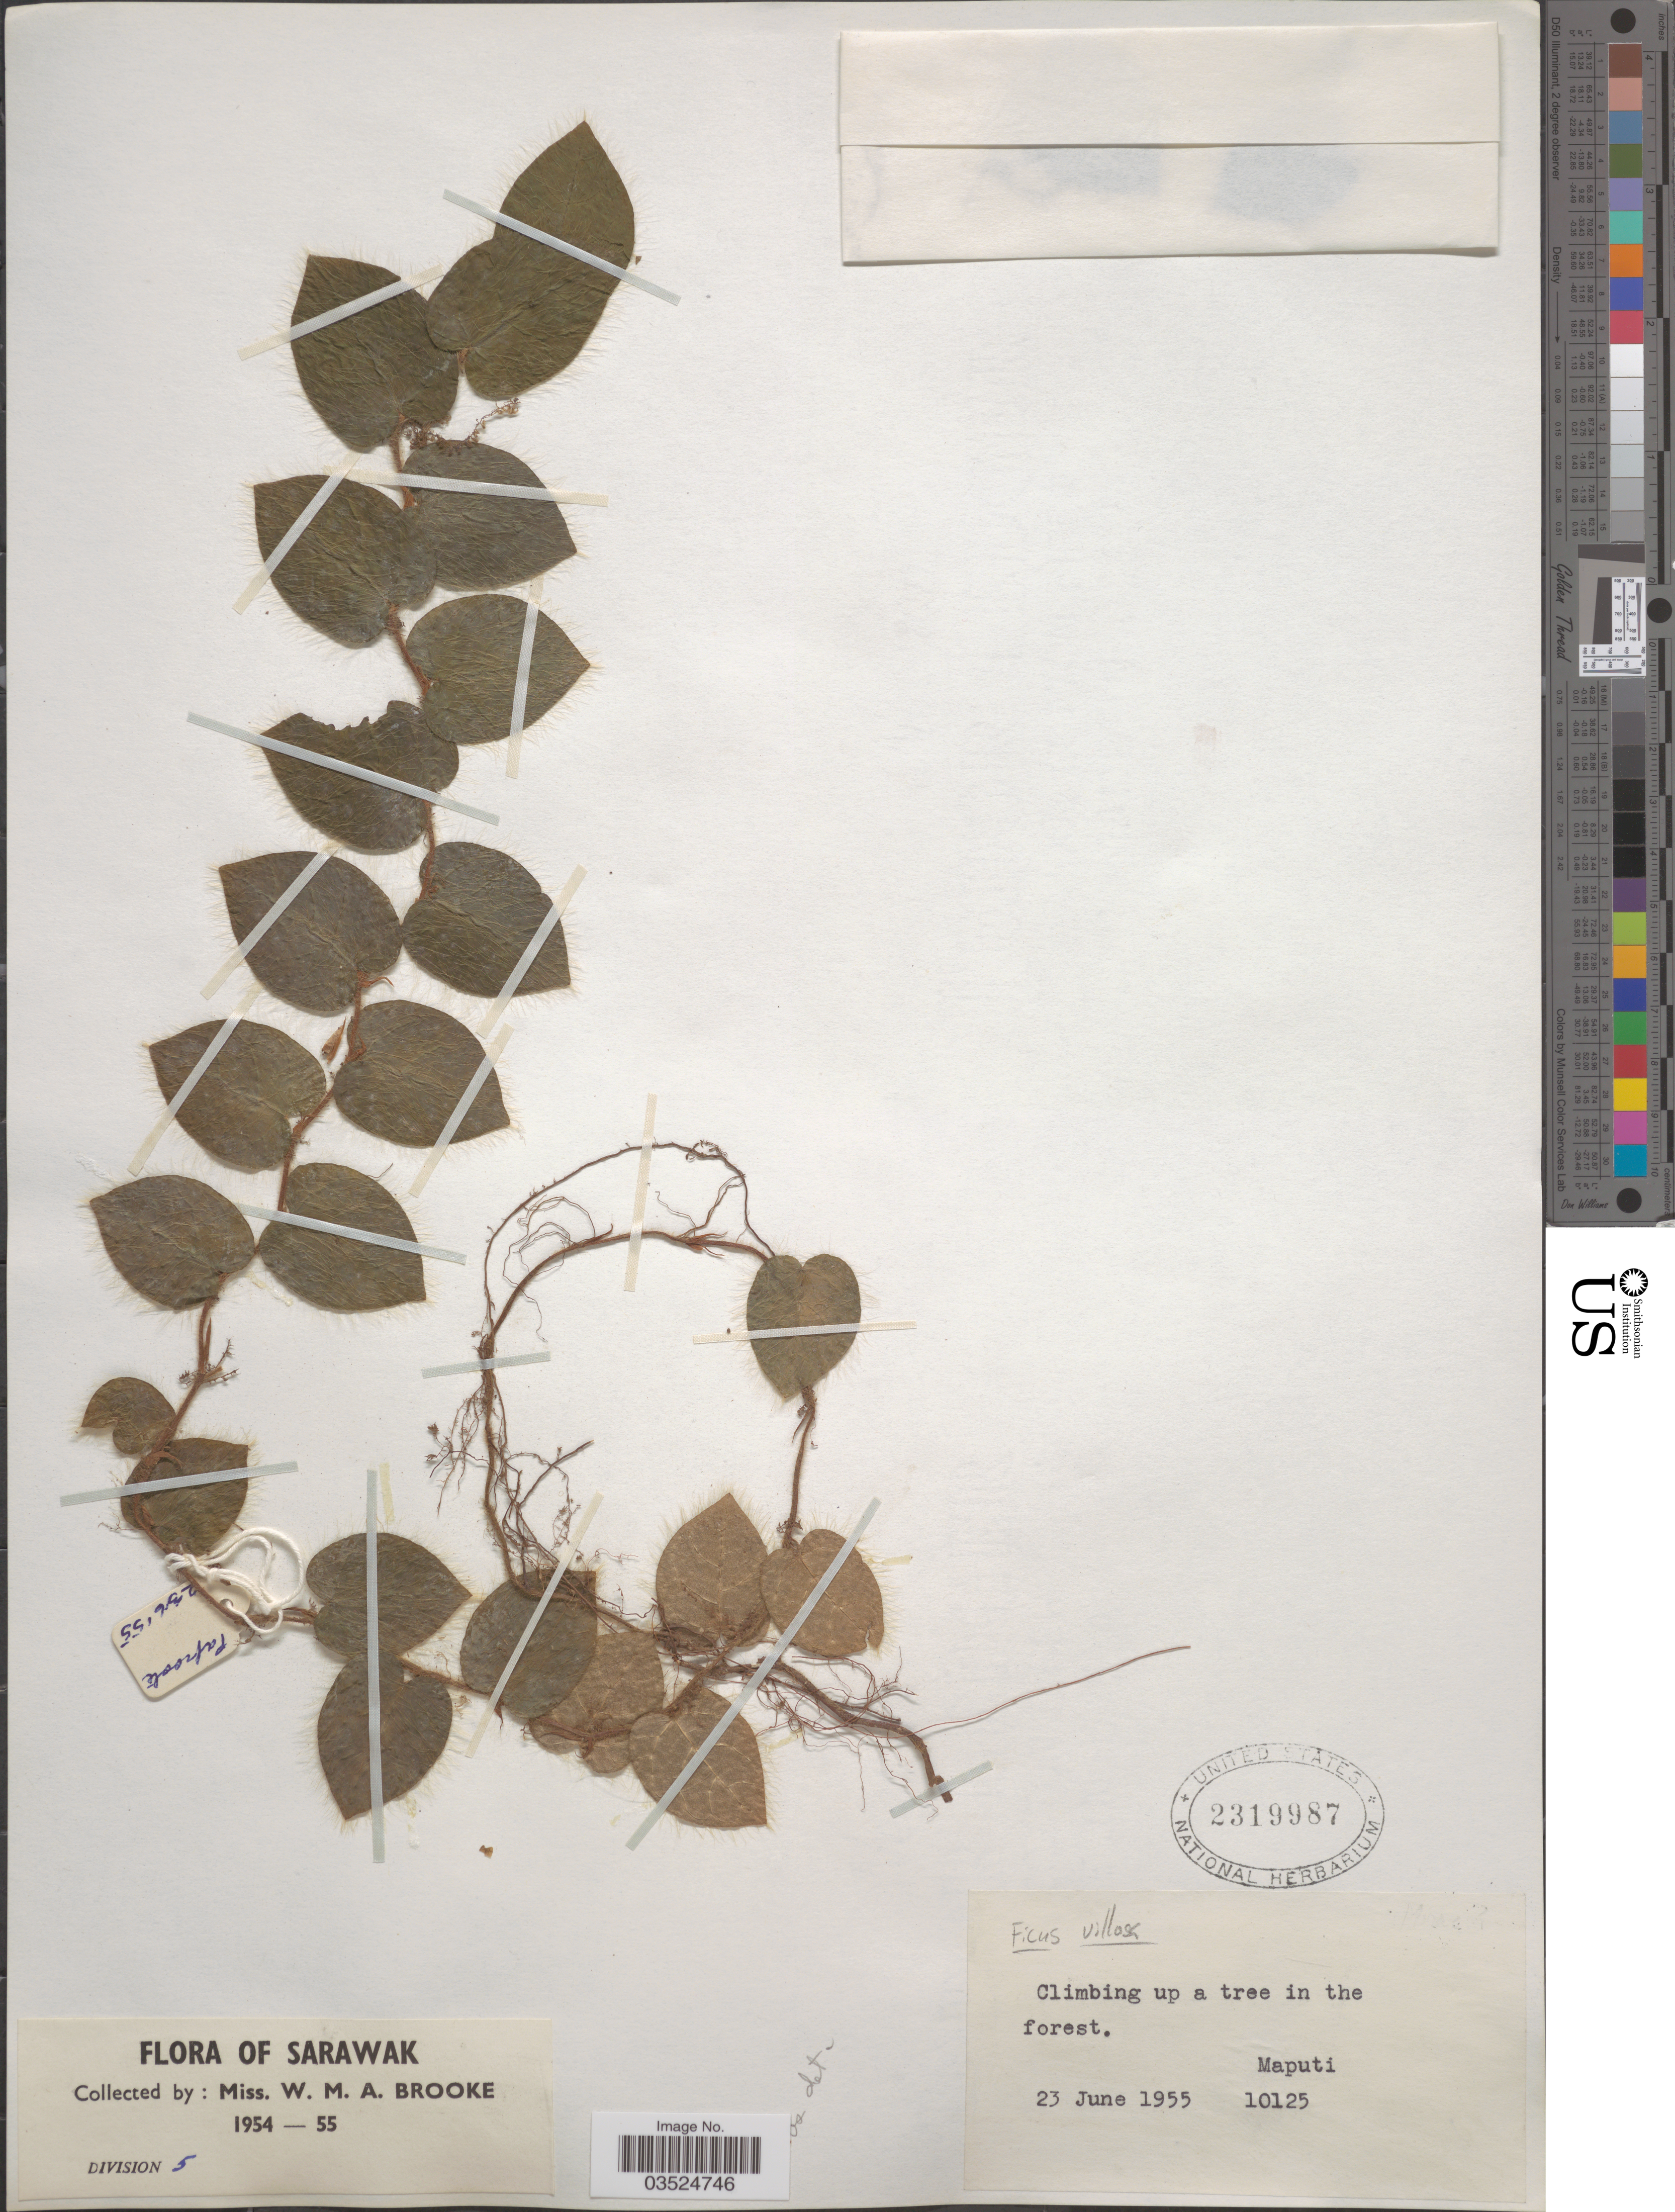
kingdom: Plantae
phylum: Tracheophyta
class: Magnoliopsida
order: Rosales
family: Moraceae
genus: Ficus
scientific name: Ficus villosa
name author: Blume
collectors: W. Brooke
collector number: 10125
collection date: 1955-06-23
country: Malaysia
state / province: Sarawak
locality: Maputi.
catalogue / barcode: US 2319987